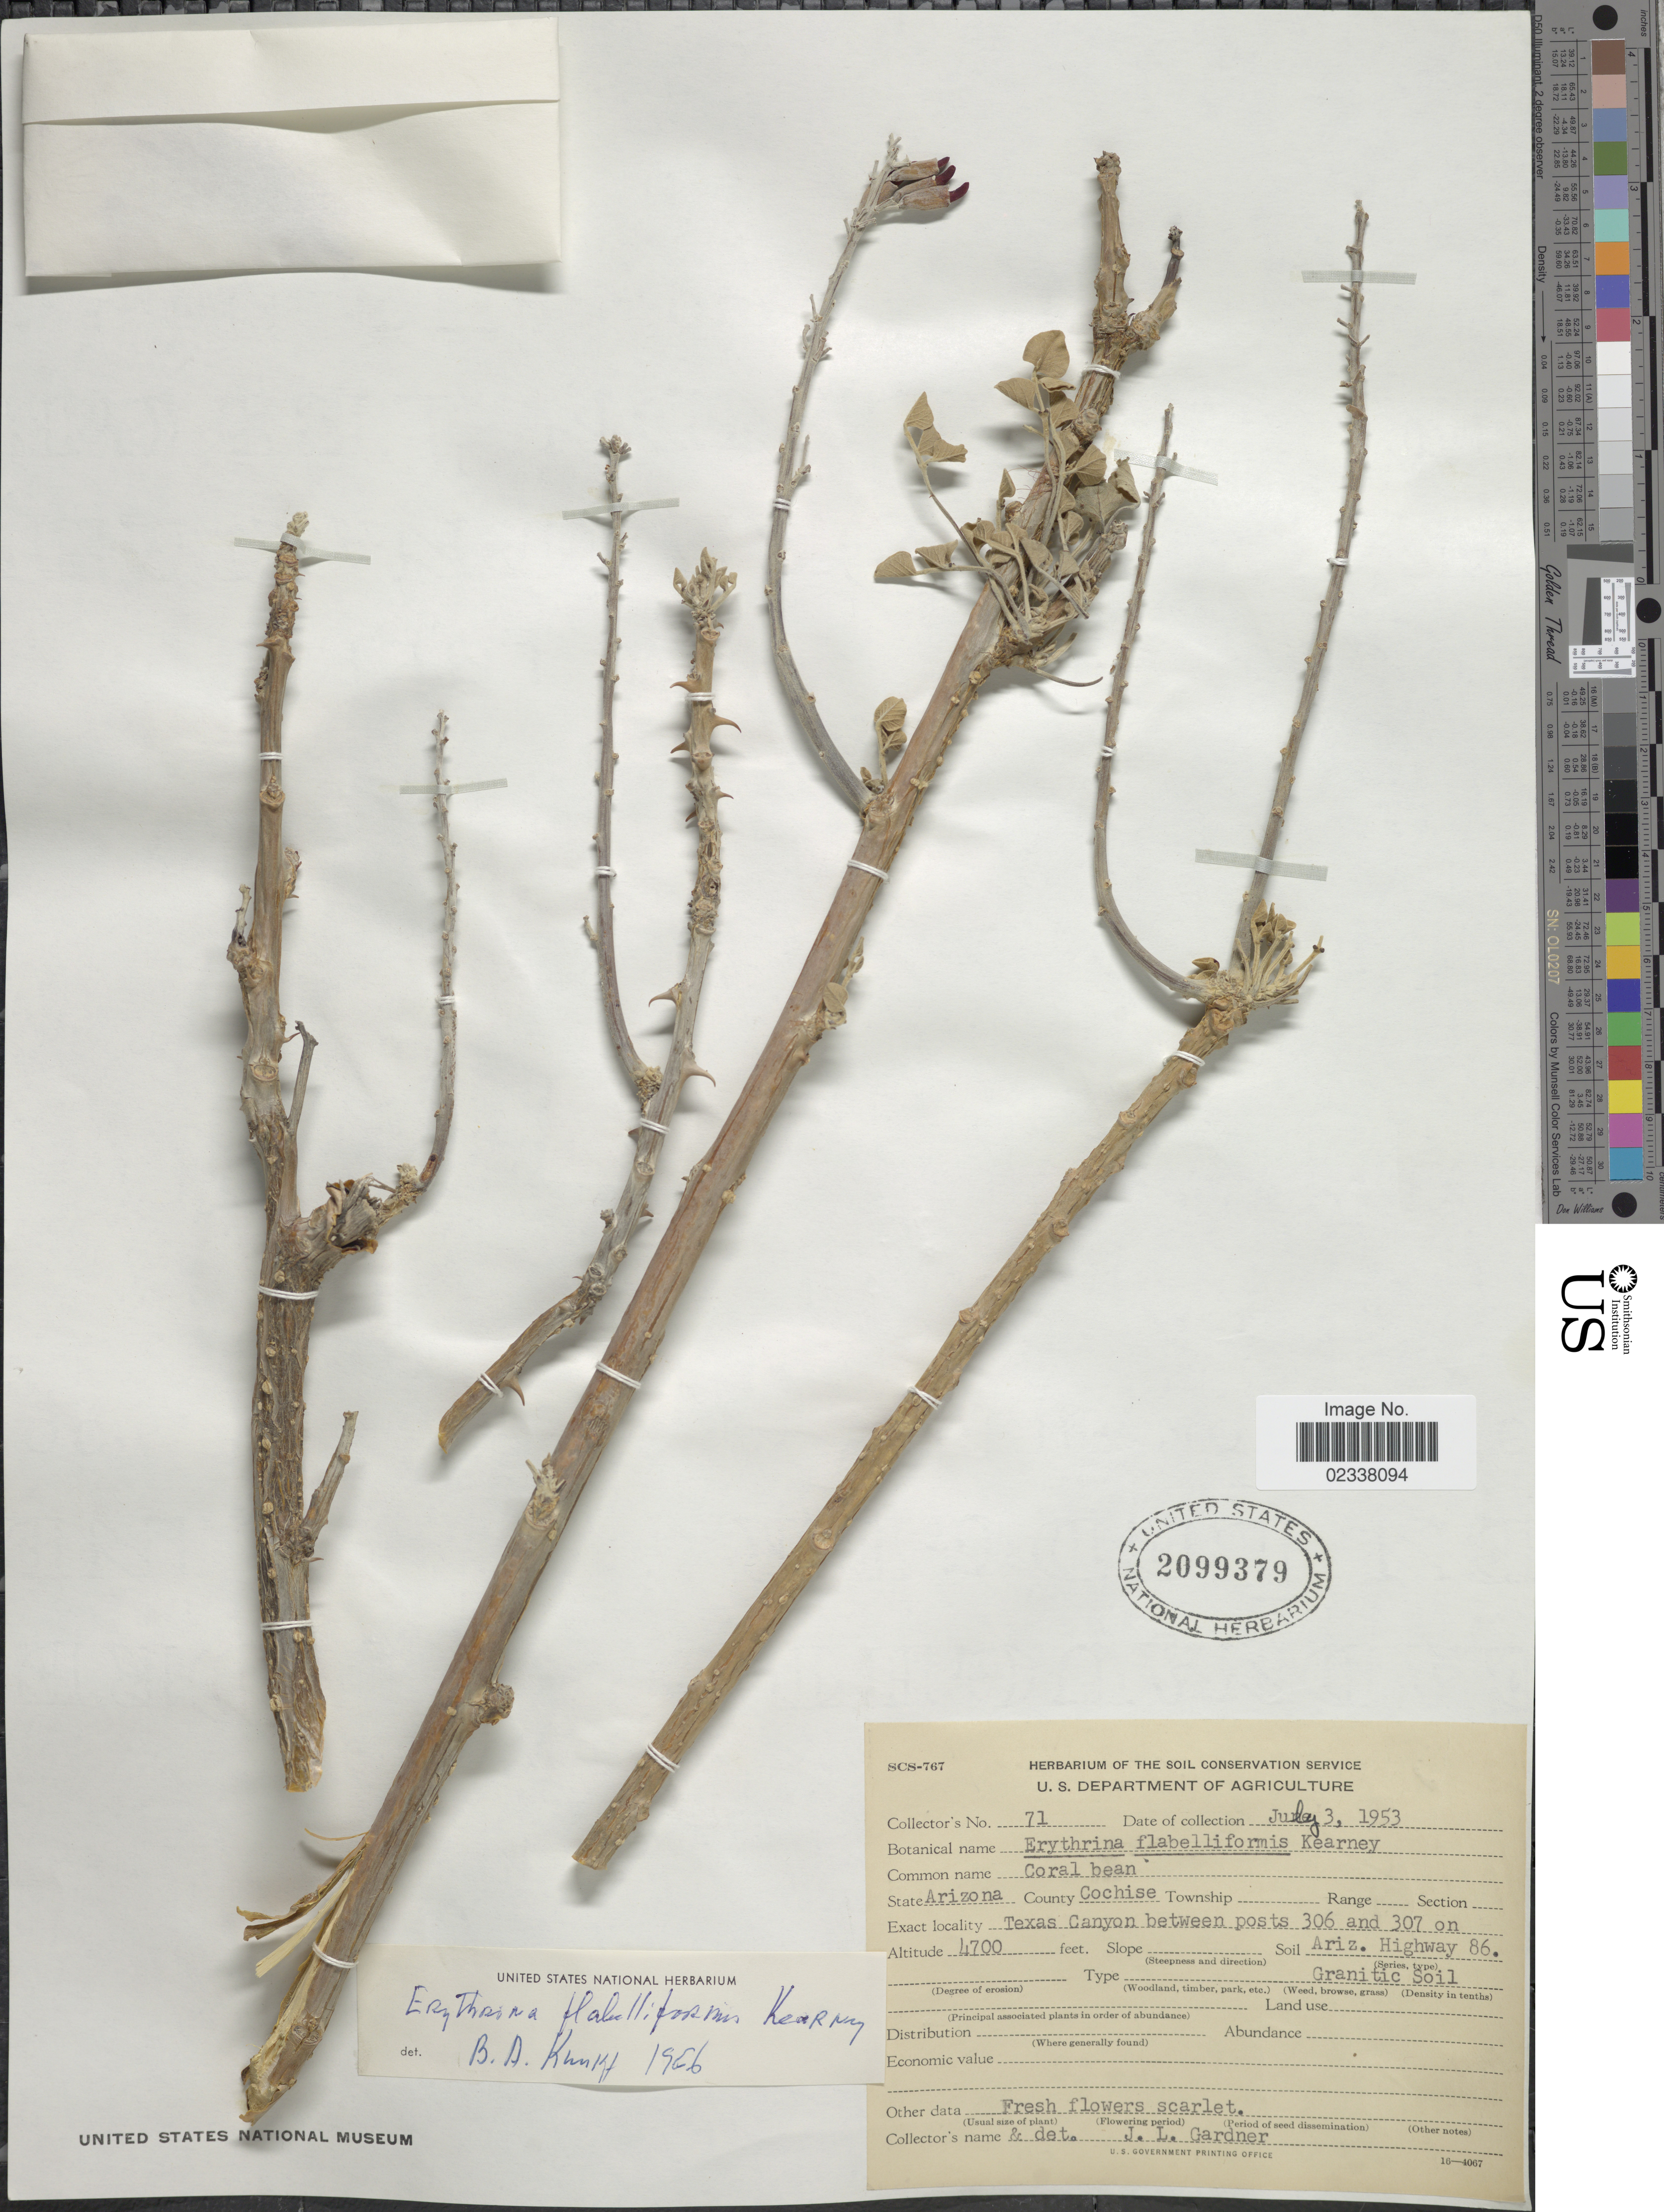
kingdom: Plantae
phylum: Tracheophyta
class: Magnoliopsida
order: Fabales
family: Fabaceae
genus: Erythrina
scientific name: Erythrina flabelliformis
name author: Kearney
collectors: J. L. Gardner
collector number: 71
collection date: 1953-07-03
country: United States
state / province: Arizona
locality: County Cochise. Texas Canyon between posts 306 and 307 on Ariz. Highway 86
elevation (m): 1433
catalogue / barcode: US 2099379